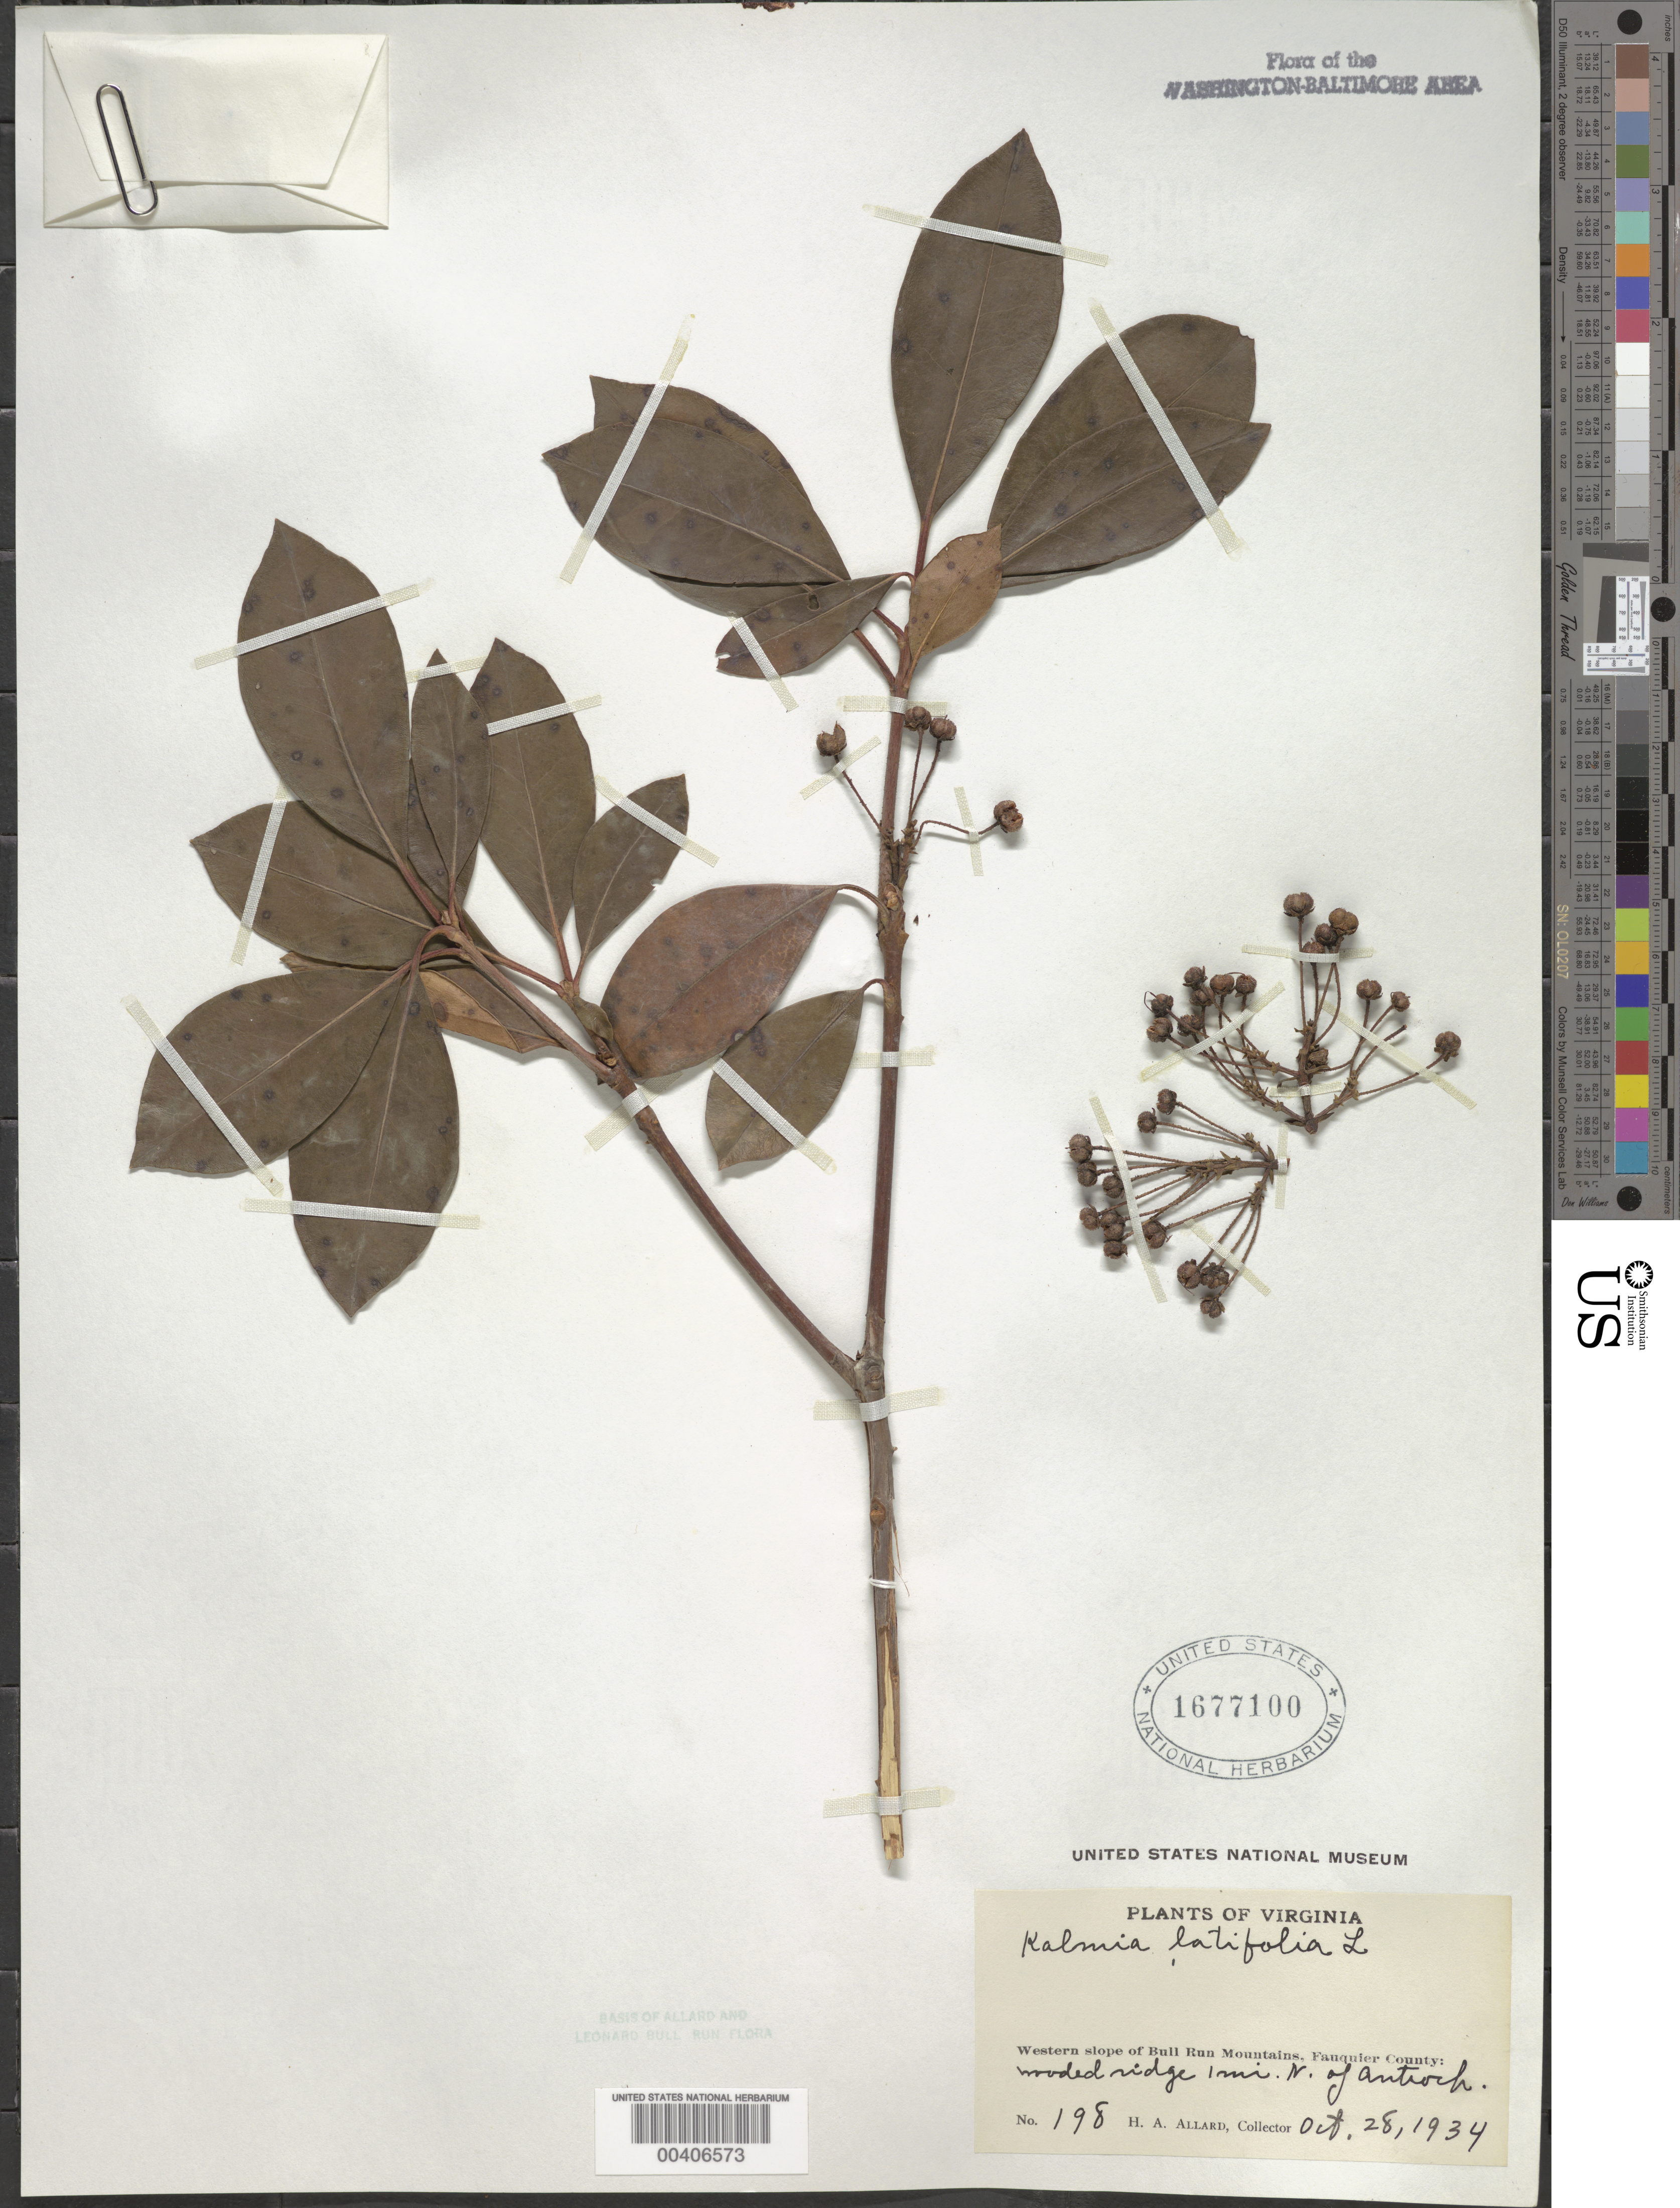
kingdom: Plantae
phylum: Tracheophyta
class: Magnoliopsida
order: Ericales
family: Ericaceae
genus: Kalmia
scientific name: Kalmia latifolia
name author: L.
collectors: H. A. Allard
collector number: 198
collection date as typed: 28 Oct 1934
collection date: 1934-10-28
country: United States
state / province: Virginia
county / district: Fauquier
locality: North of Antioch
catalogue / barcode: US 1677100